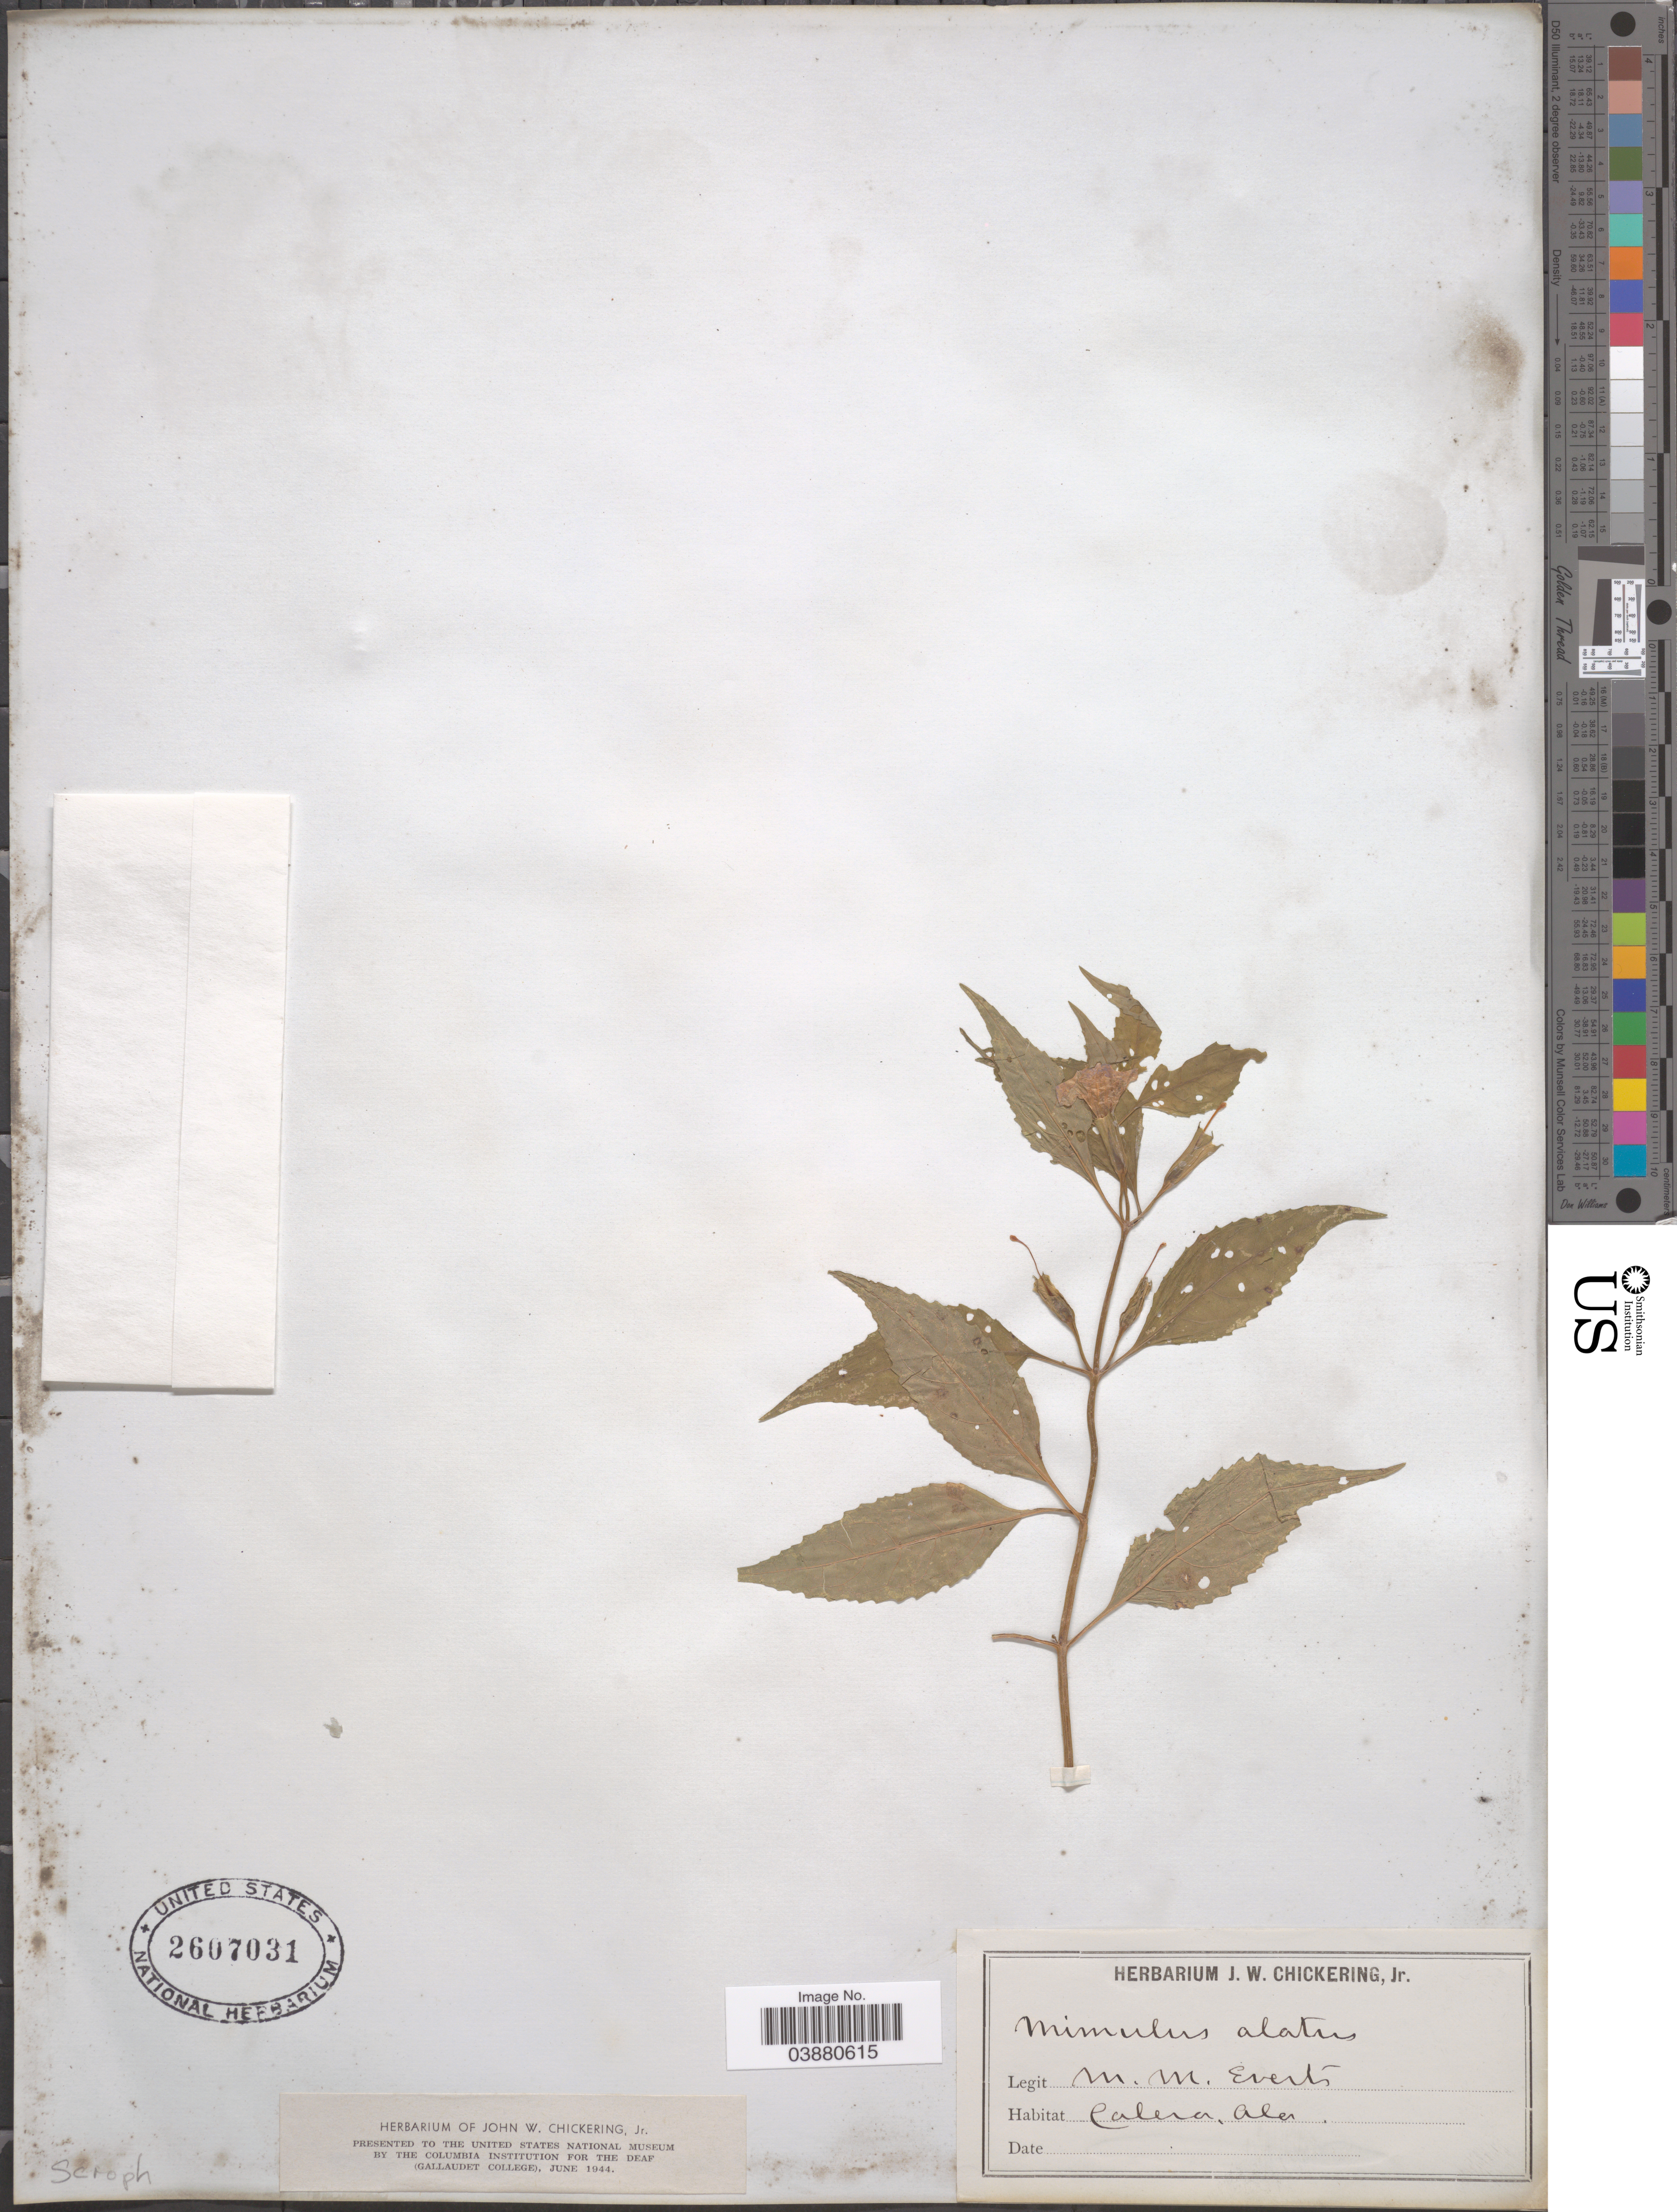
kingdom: Plantae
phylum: Tracheophyta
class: Magnoliopsida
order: Lamiales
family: Phrymaceae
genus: Mimulus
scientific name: Mimulus alatus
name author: Aiton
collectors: M. Everts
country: United States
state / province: Alabama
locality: Calera.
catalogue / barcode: US 2607031